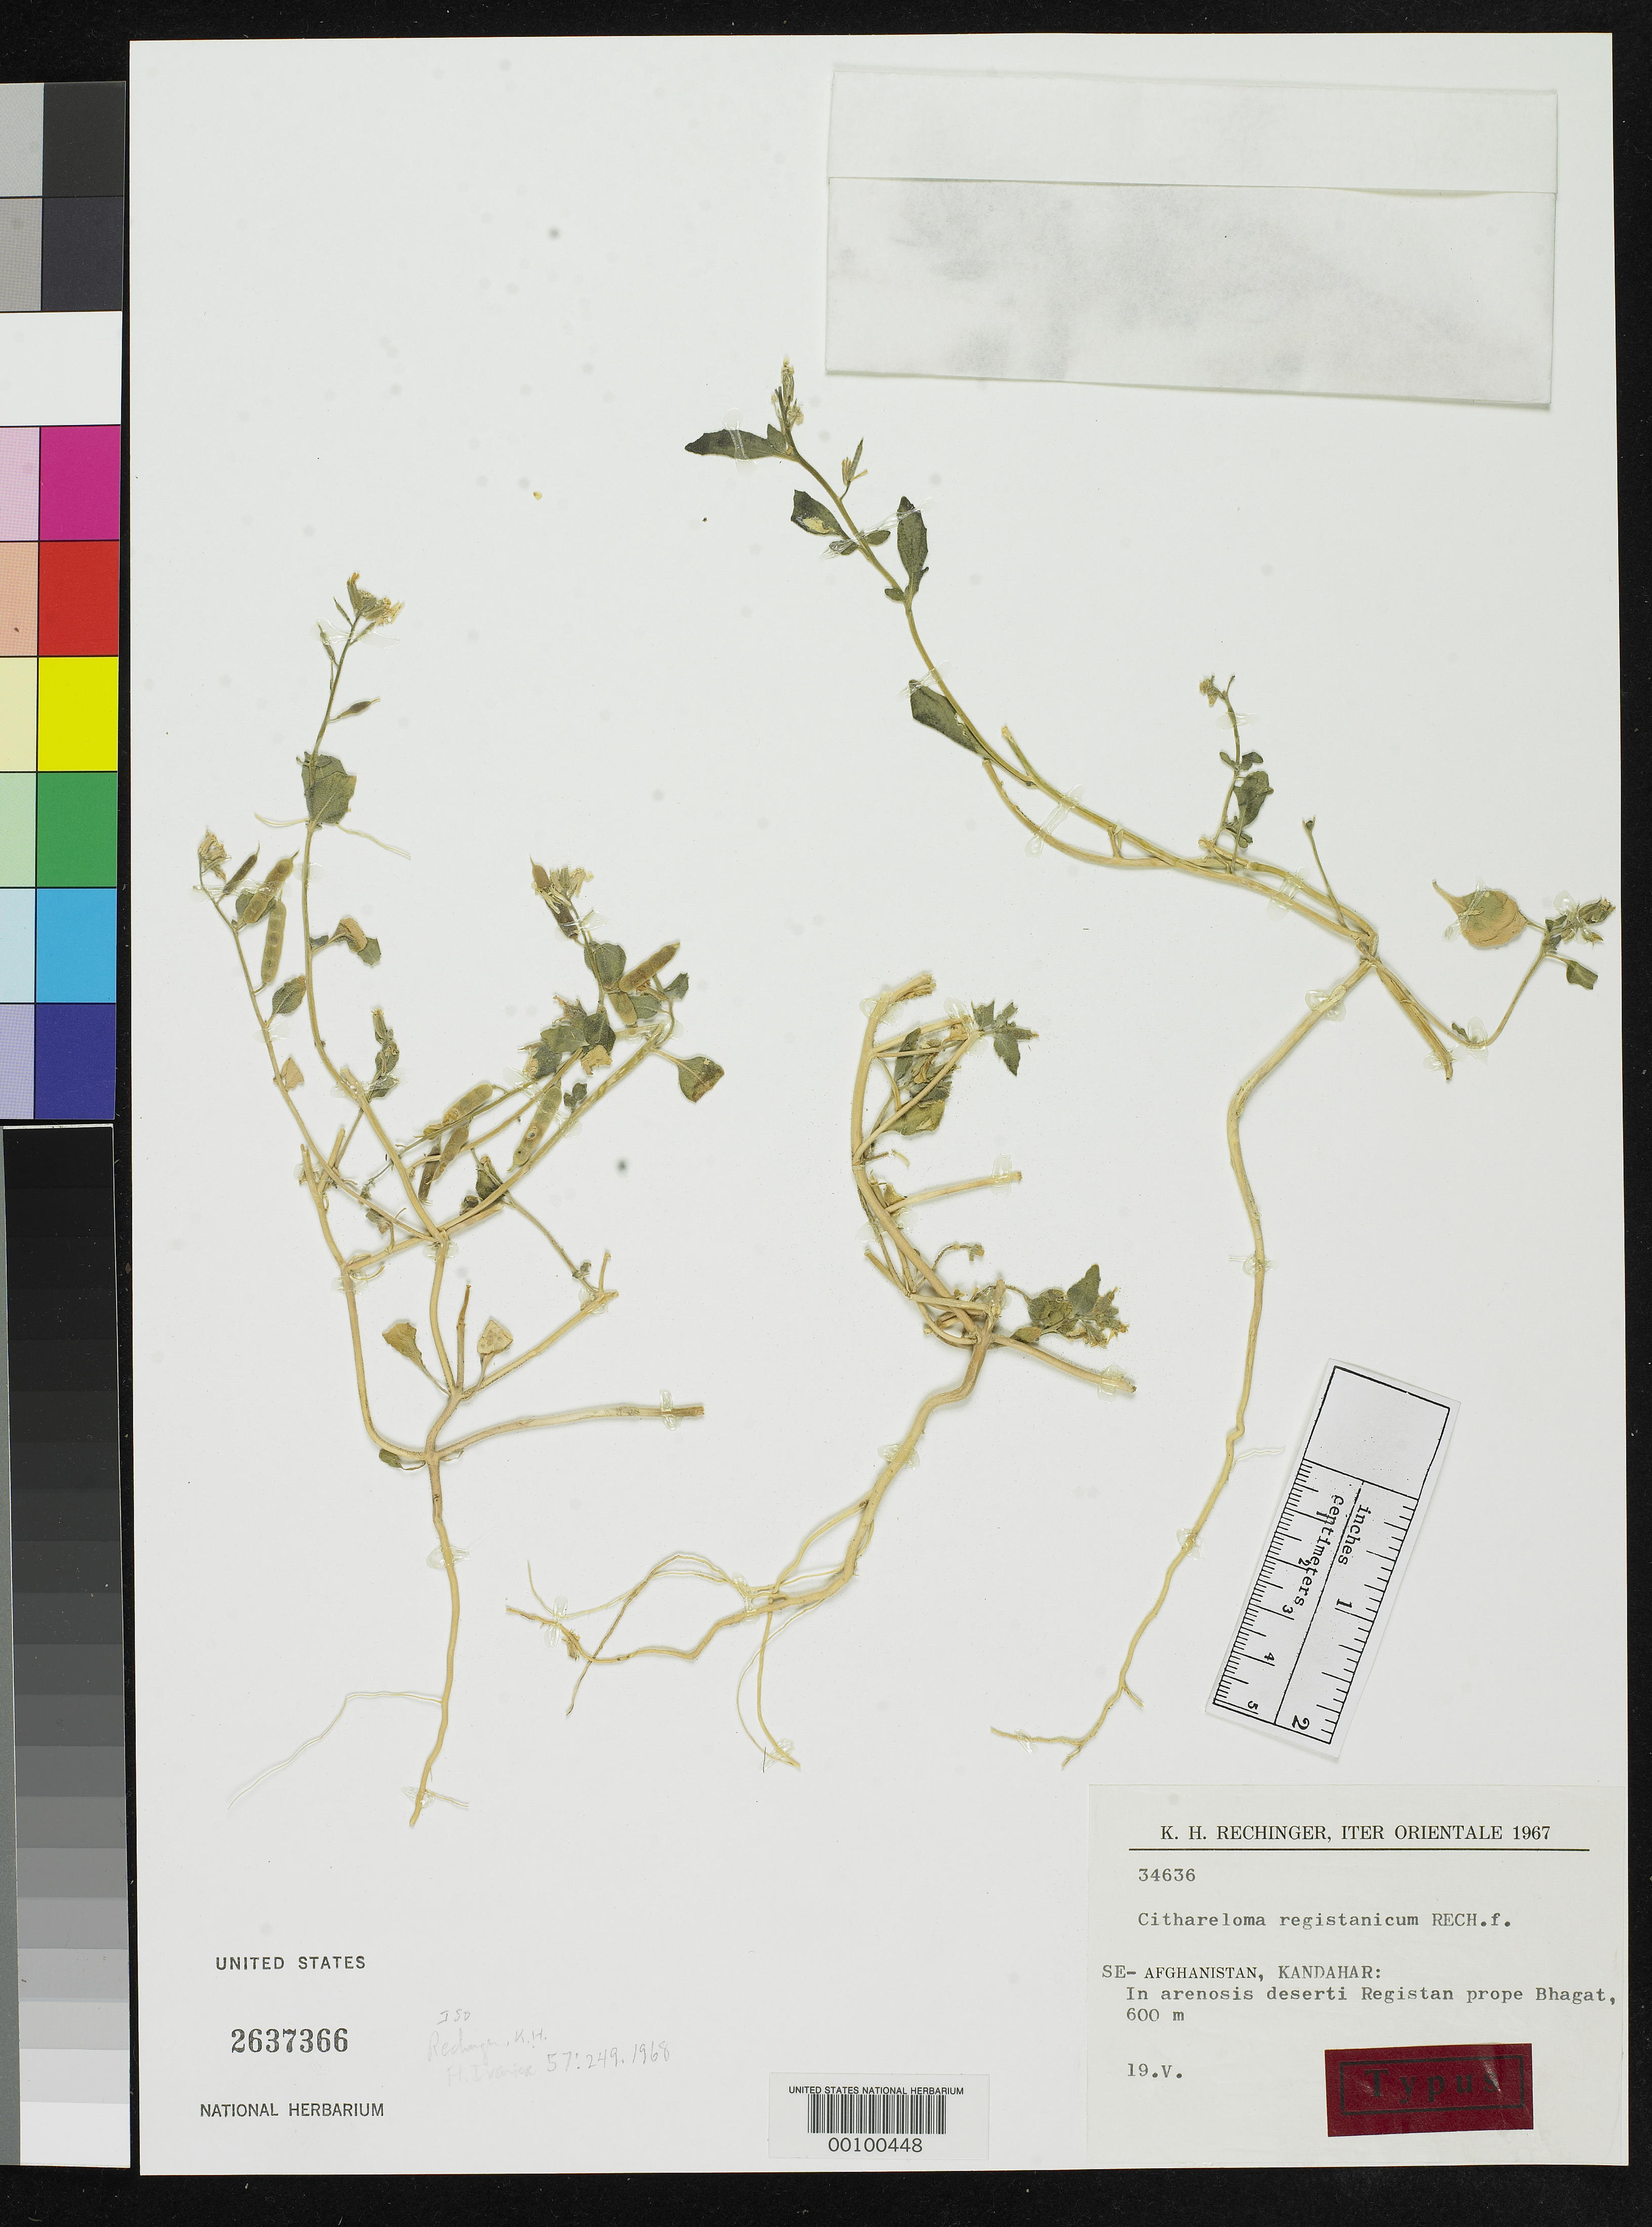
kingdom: Plantae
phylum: Tracheophyta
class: Magnoliopsida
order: Brassicales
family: Brassicaceae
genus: Cithareloma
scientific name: Cithareloma registanicum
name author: Rech. f.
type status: Isotype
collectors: K. H. Rechinger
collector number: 34636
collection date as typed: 19 May 1967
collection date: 1967-05-19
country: Afghanistan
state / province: Kandahar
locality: Registan Desert, near Bhagat.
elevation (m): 600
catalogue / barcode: US 2637366